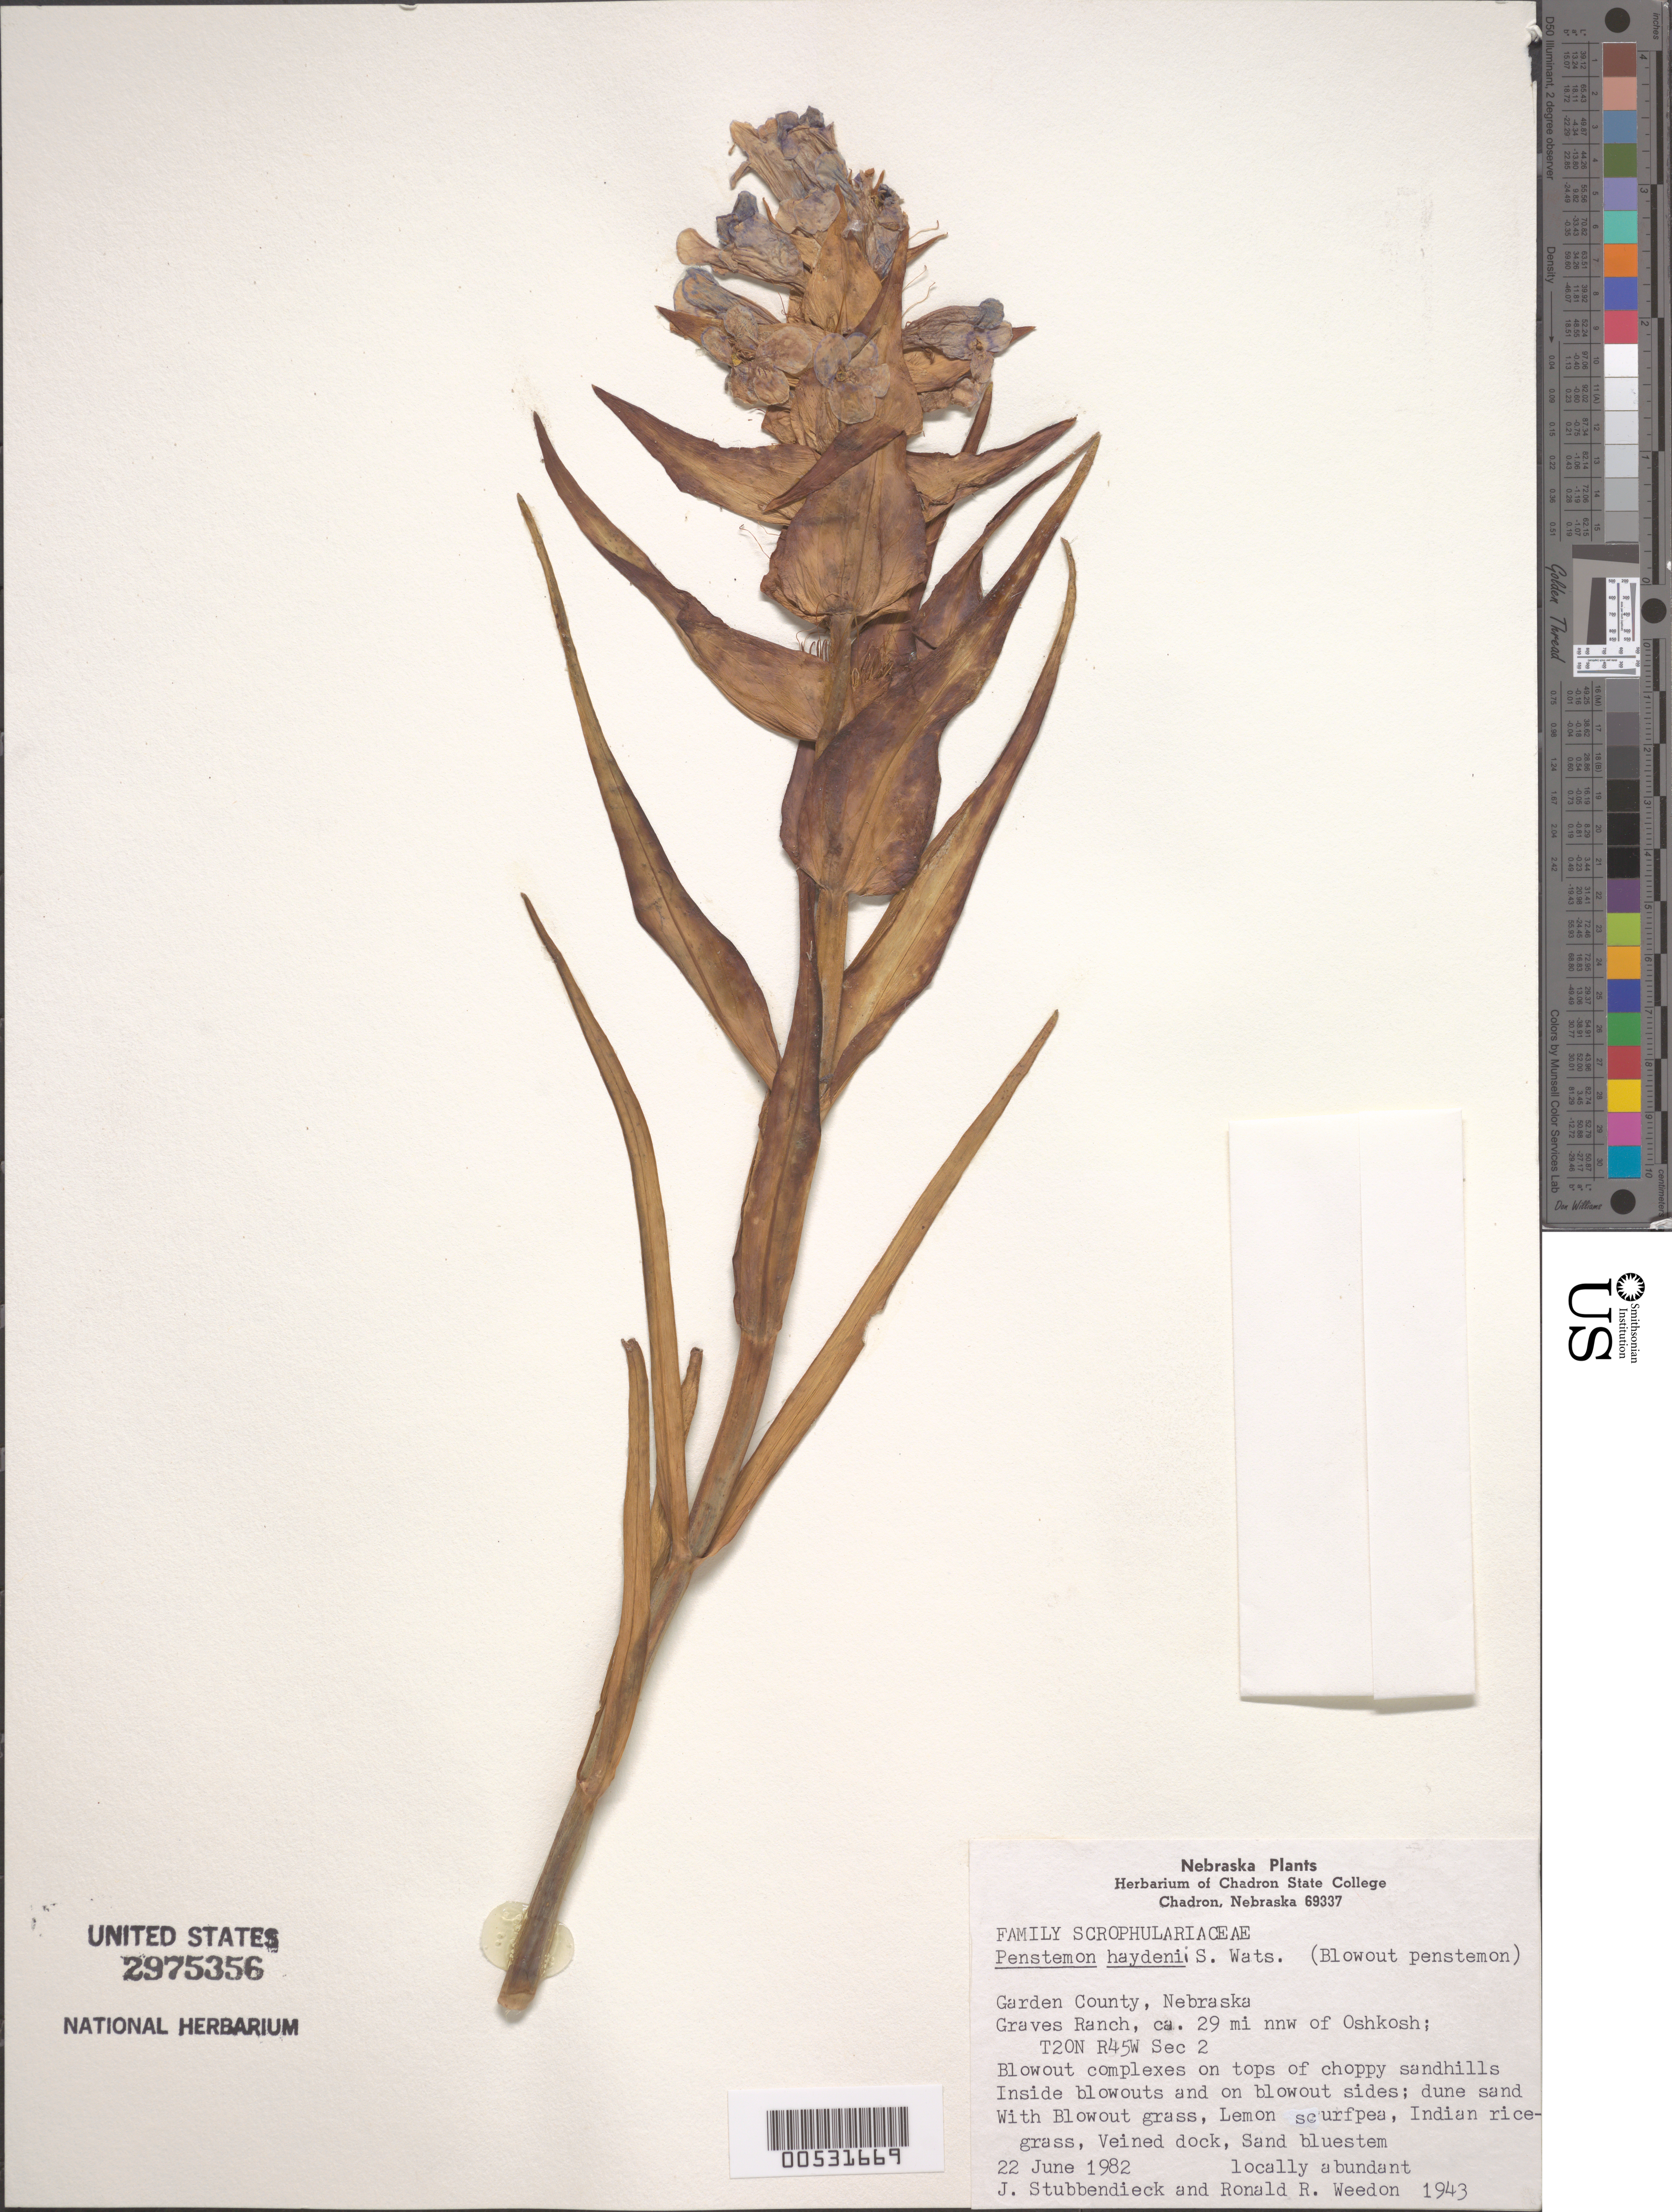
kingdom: Plantae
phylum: Tracheophyta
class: Magnoliopsida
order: Lamiales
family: Plantaginaceae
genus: Penstemon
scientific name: Penstemon haydenii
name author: S. Watson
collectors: J. Stubbendieck & R. Weedon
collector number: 1943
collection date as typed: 22 Jun 1982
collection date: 1982-06-22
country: United States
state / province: Nebraska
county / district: Garden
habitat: Blowout complexes on tops of choppy sandhills, inside blowouts and on blowout sides; dune sand with blowout grass.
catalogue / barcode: US 2975356